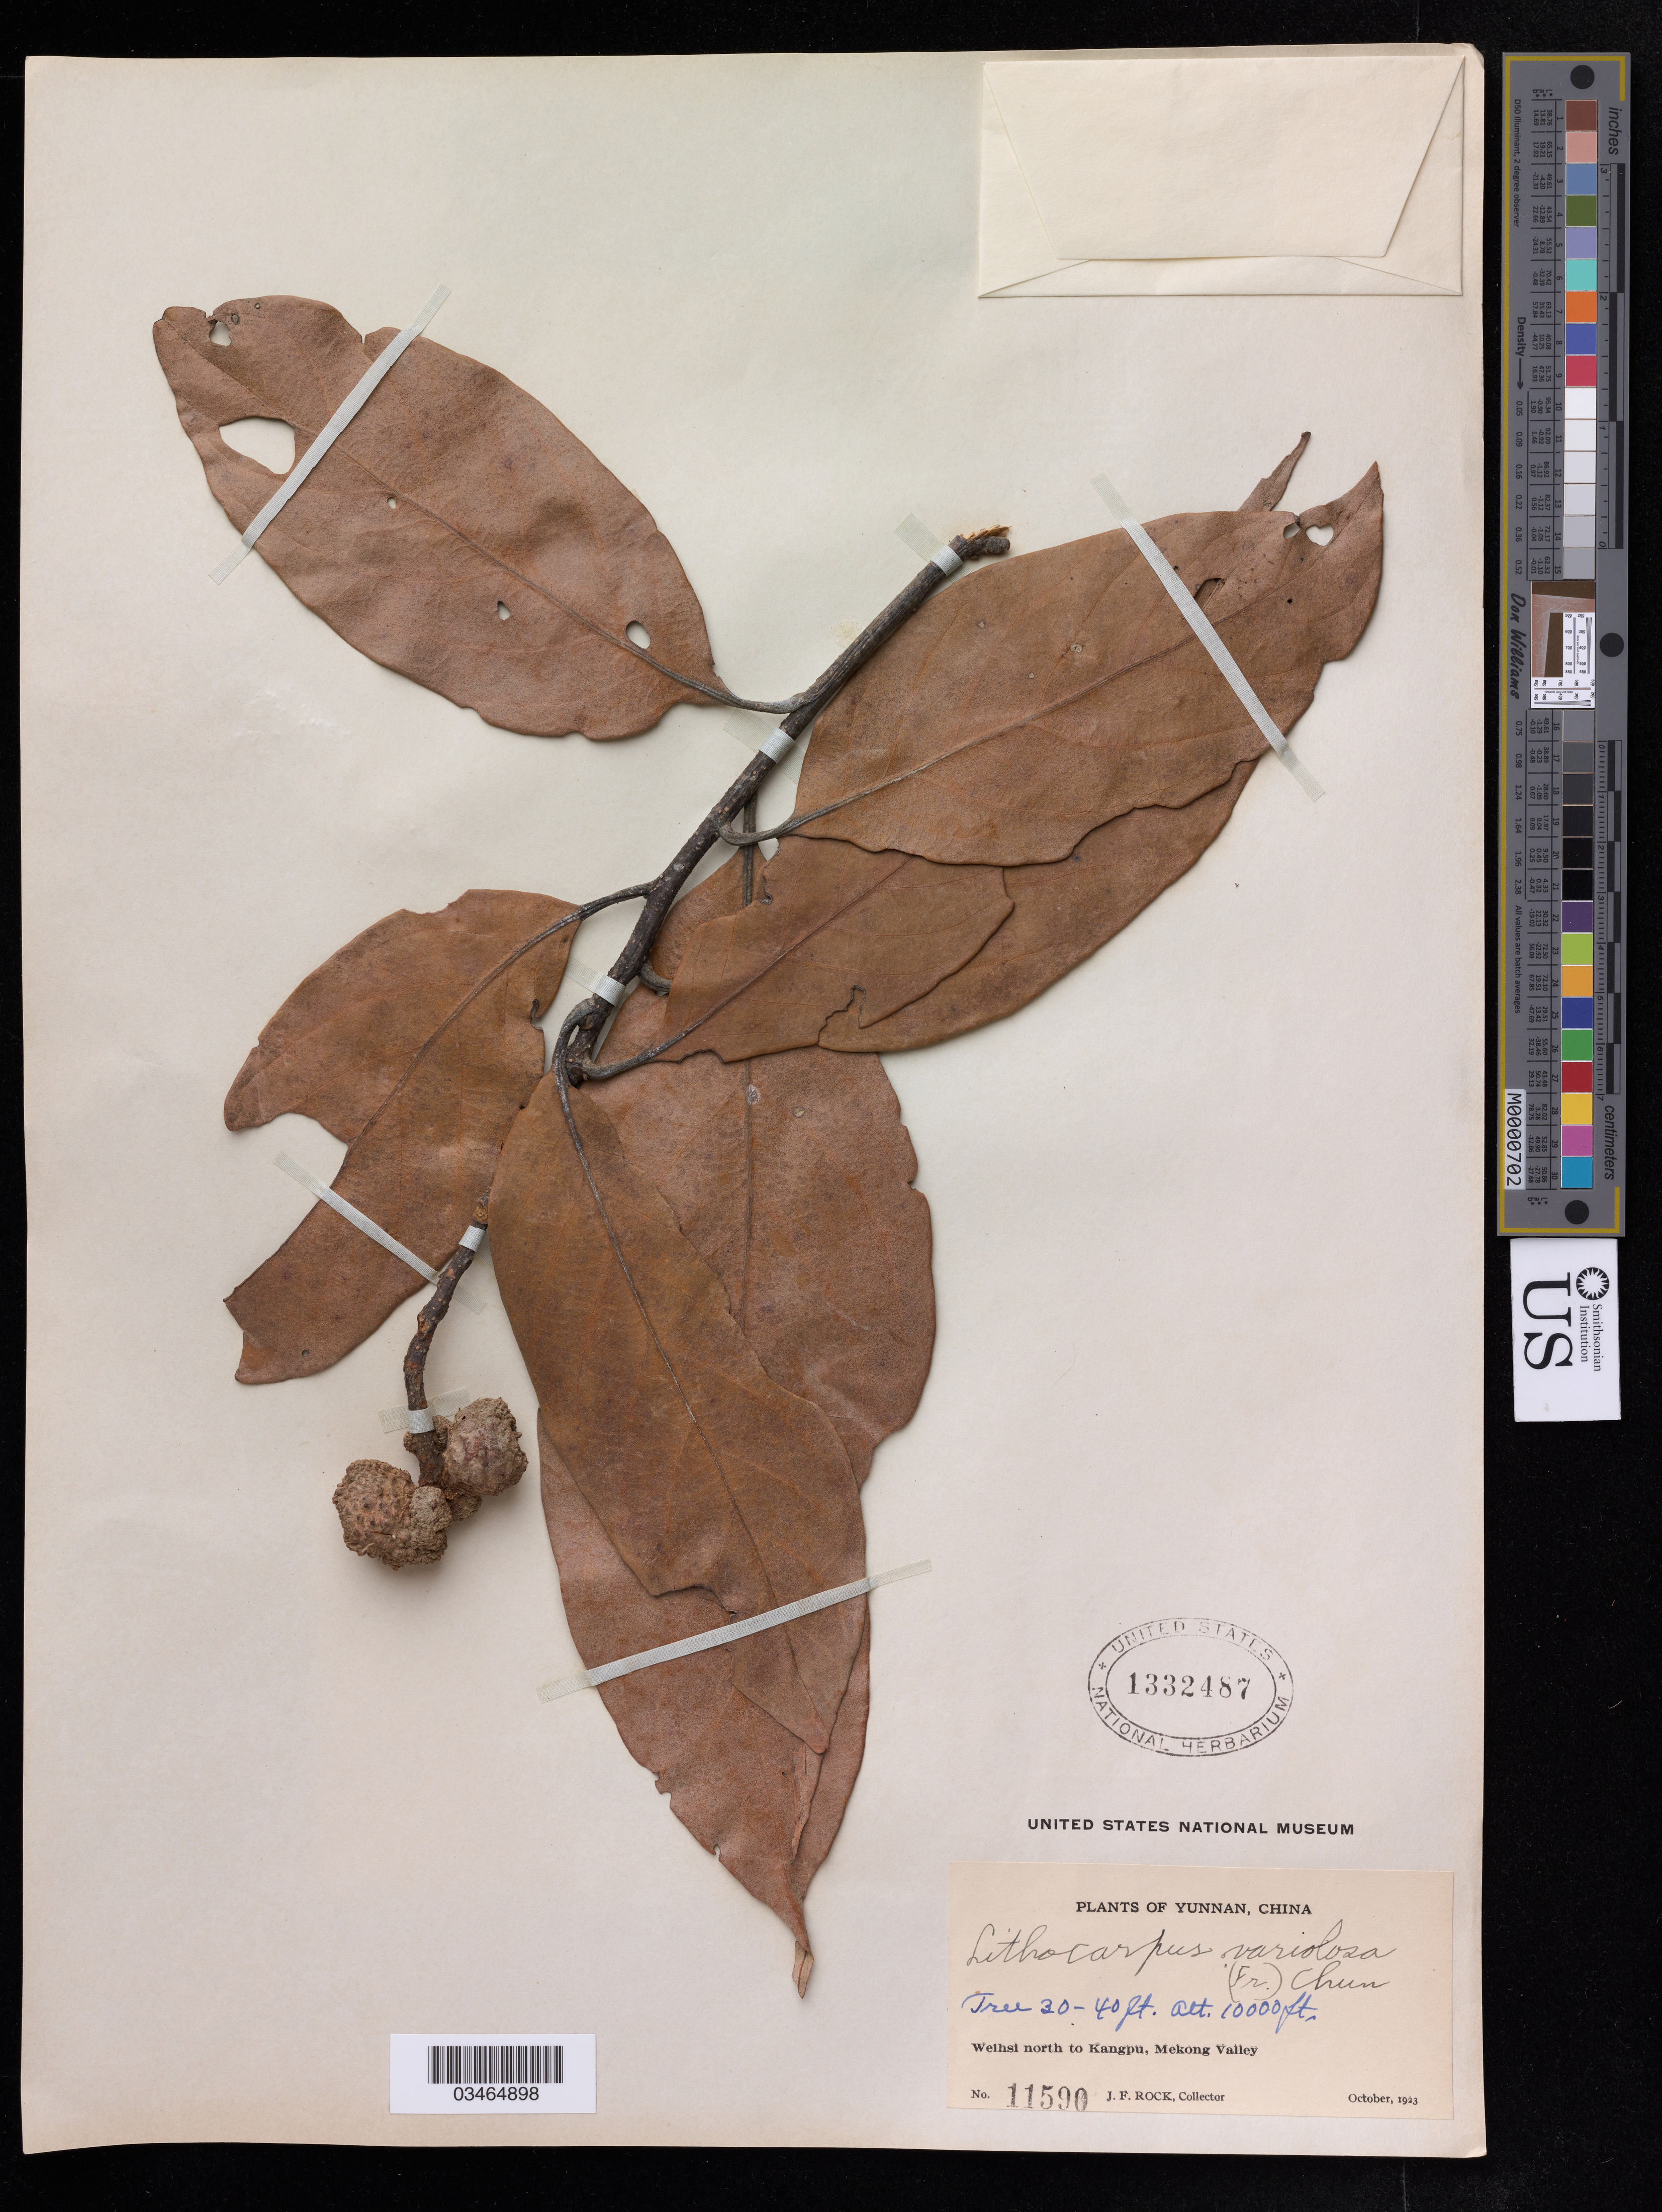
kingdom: Plantae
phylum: Tracheophyta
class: Magnoliopsida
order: Fagales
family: Fagaceae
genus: Lithocarpus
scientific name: Lithocarpus variolosus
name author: (Franch.) Chun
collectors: J. Rock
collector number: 11590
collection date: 1923-10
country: China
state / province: Yunnan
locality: Weihsi north to Kangpu, Mekong Valley.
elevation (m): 3048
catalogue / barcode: US 1332487